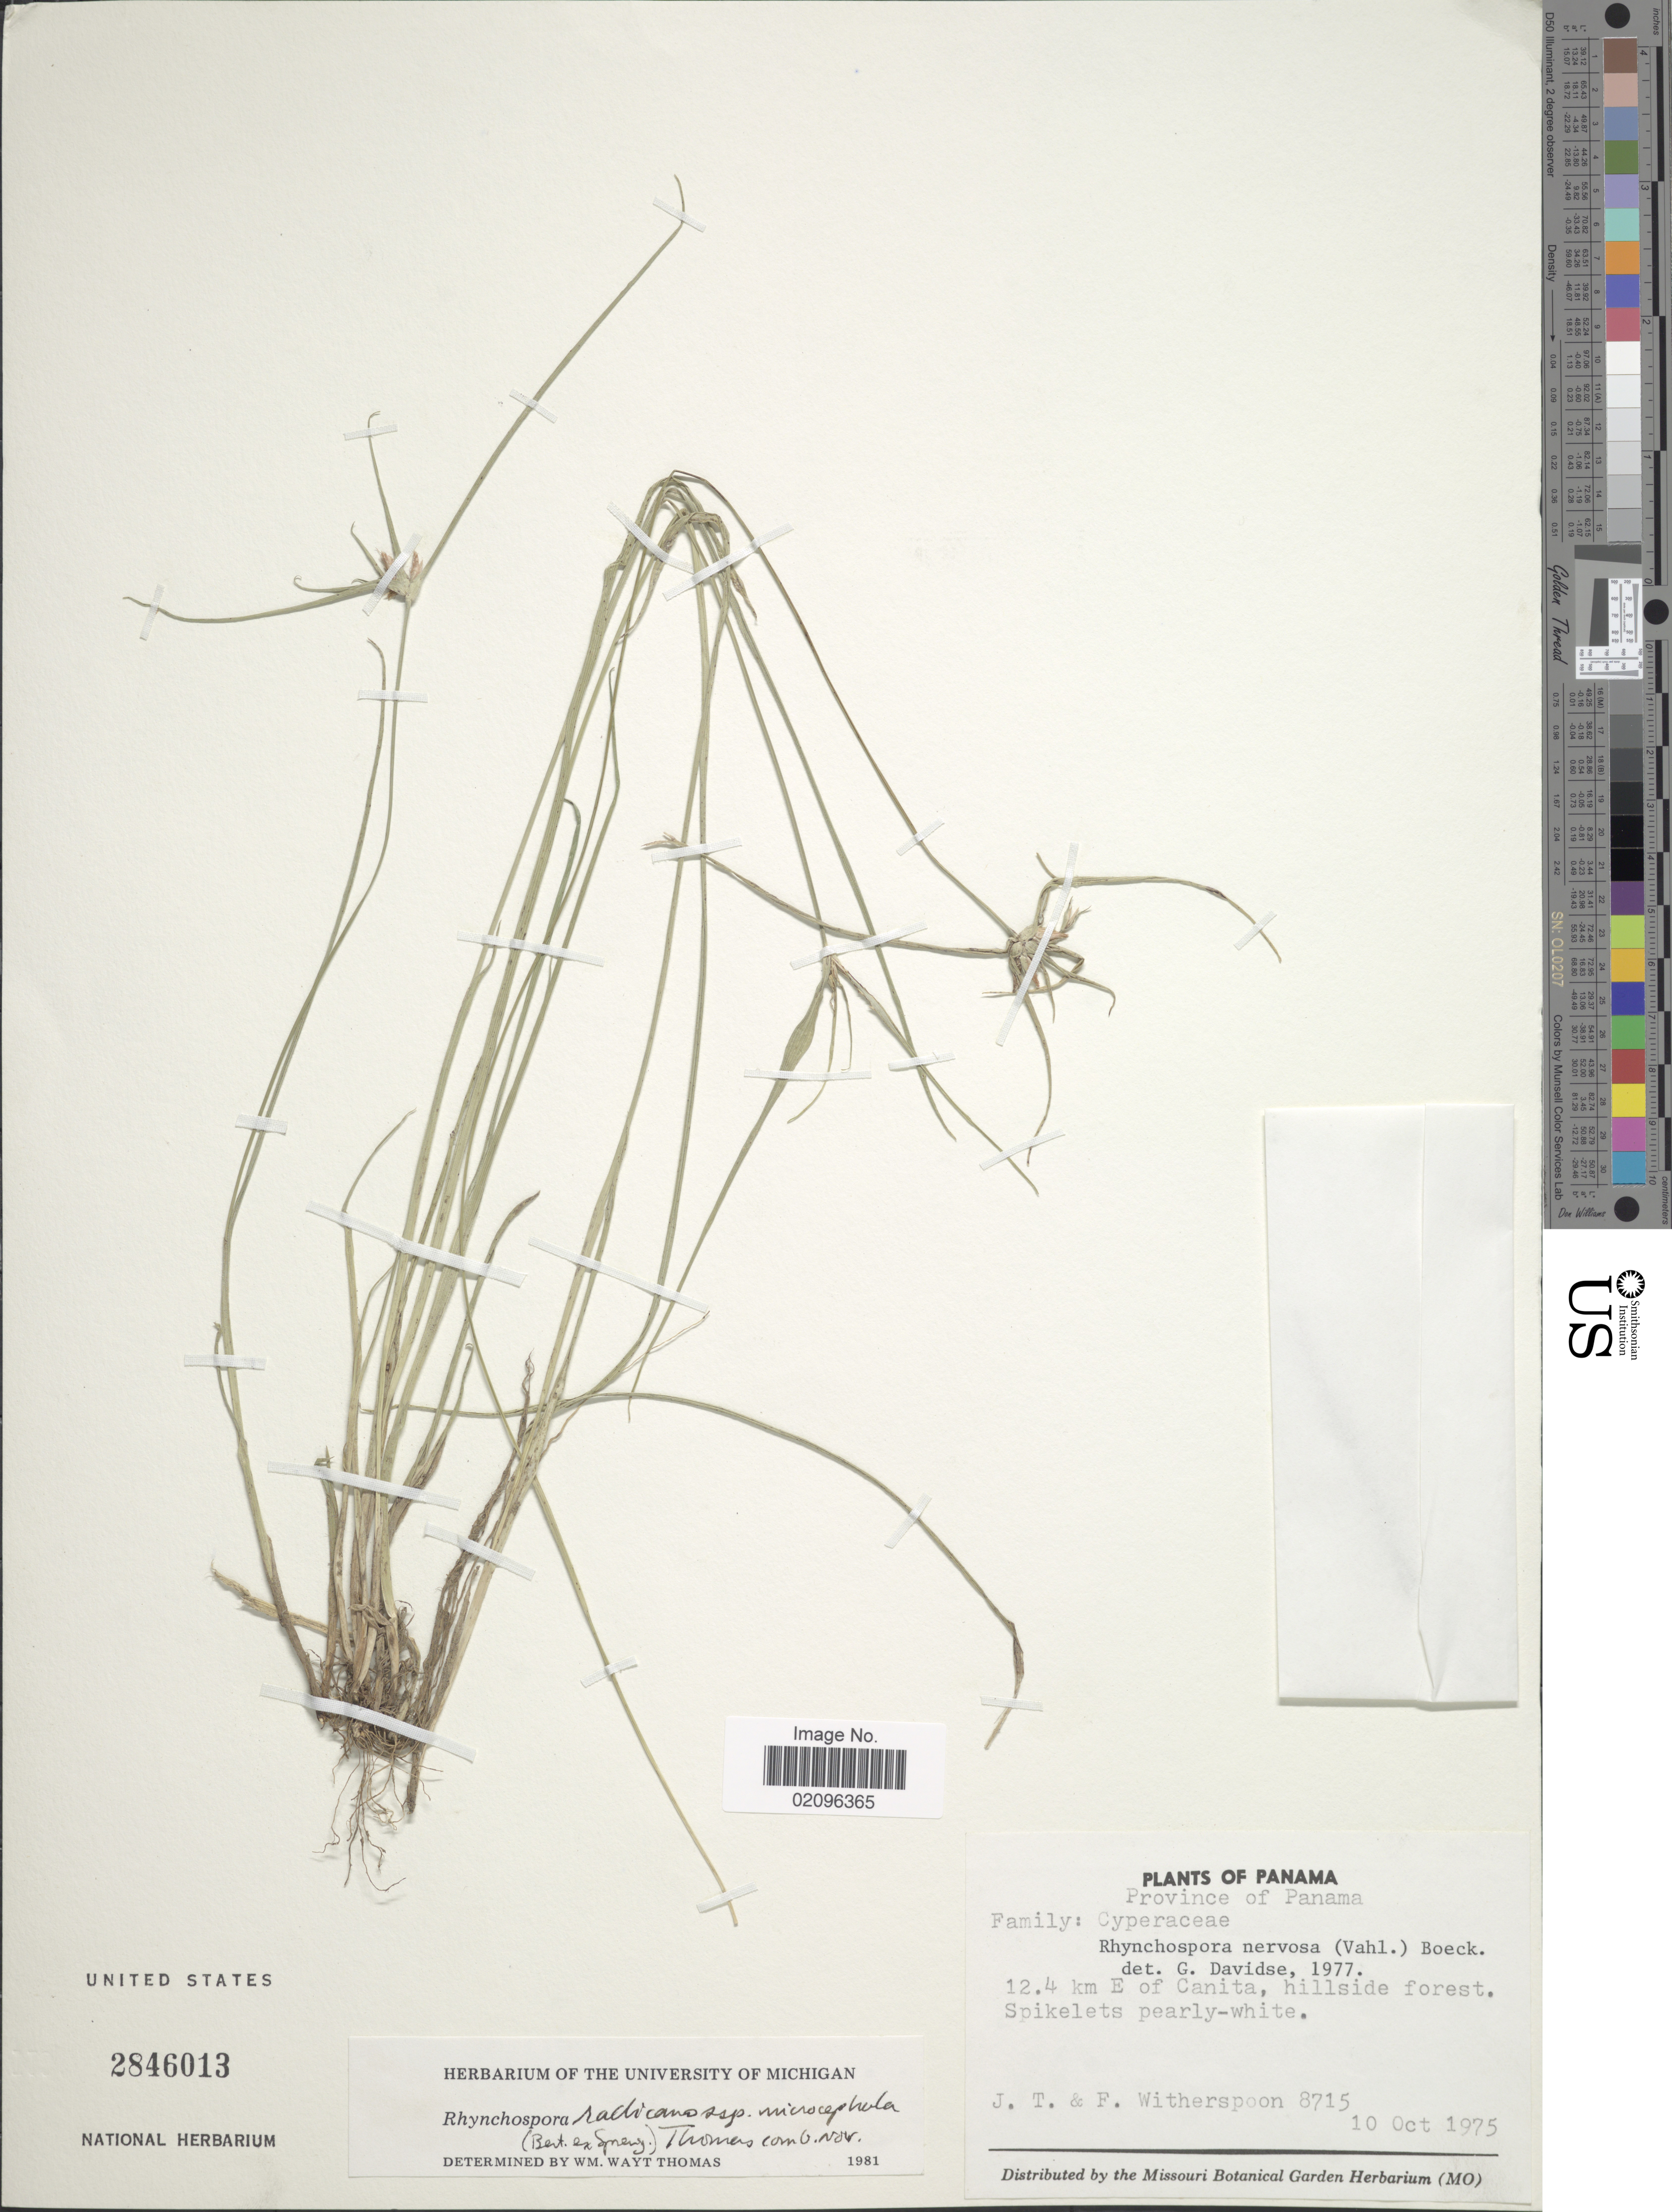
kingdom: Plantae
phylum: Tracheophyta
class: Liliopsida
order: Poales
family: Cyperaceae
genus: Rhynchospora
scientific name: Rhynchospora radicans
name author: (Schltdl. & Cham.) H. Pfeiff.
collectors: J. Witherspoon & F. Witherspoon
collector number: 8715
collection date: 1975-09-10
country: Panama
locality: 12.4 km E of Canita, hillside forest.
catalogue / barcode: US 2846013